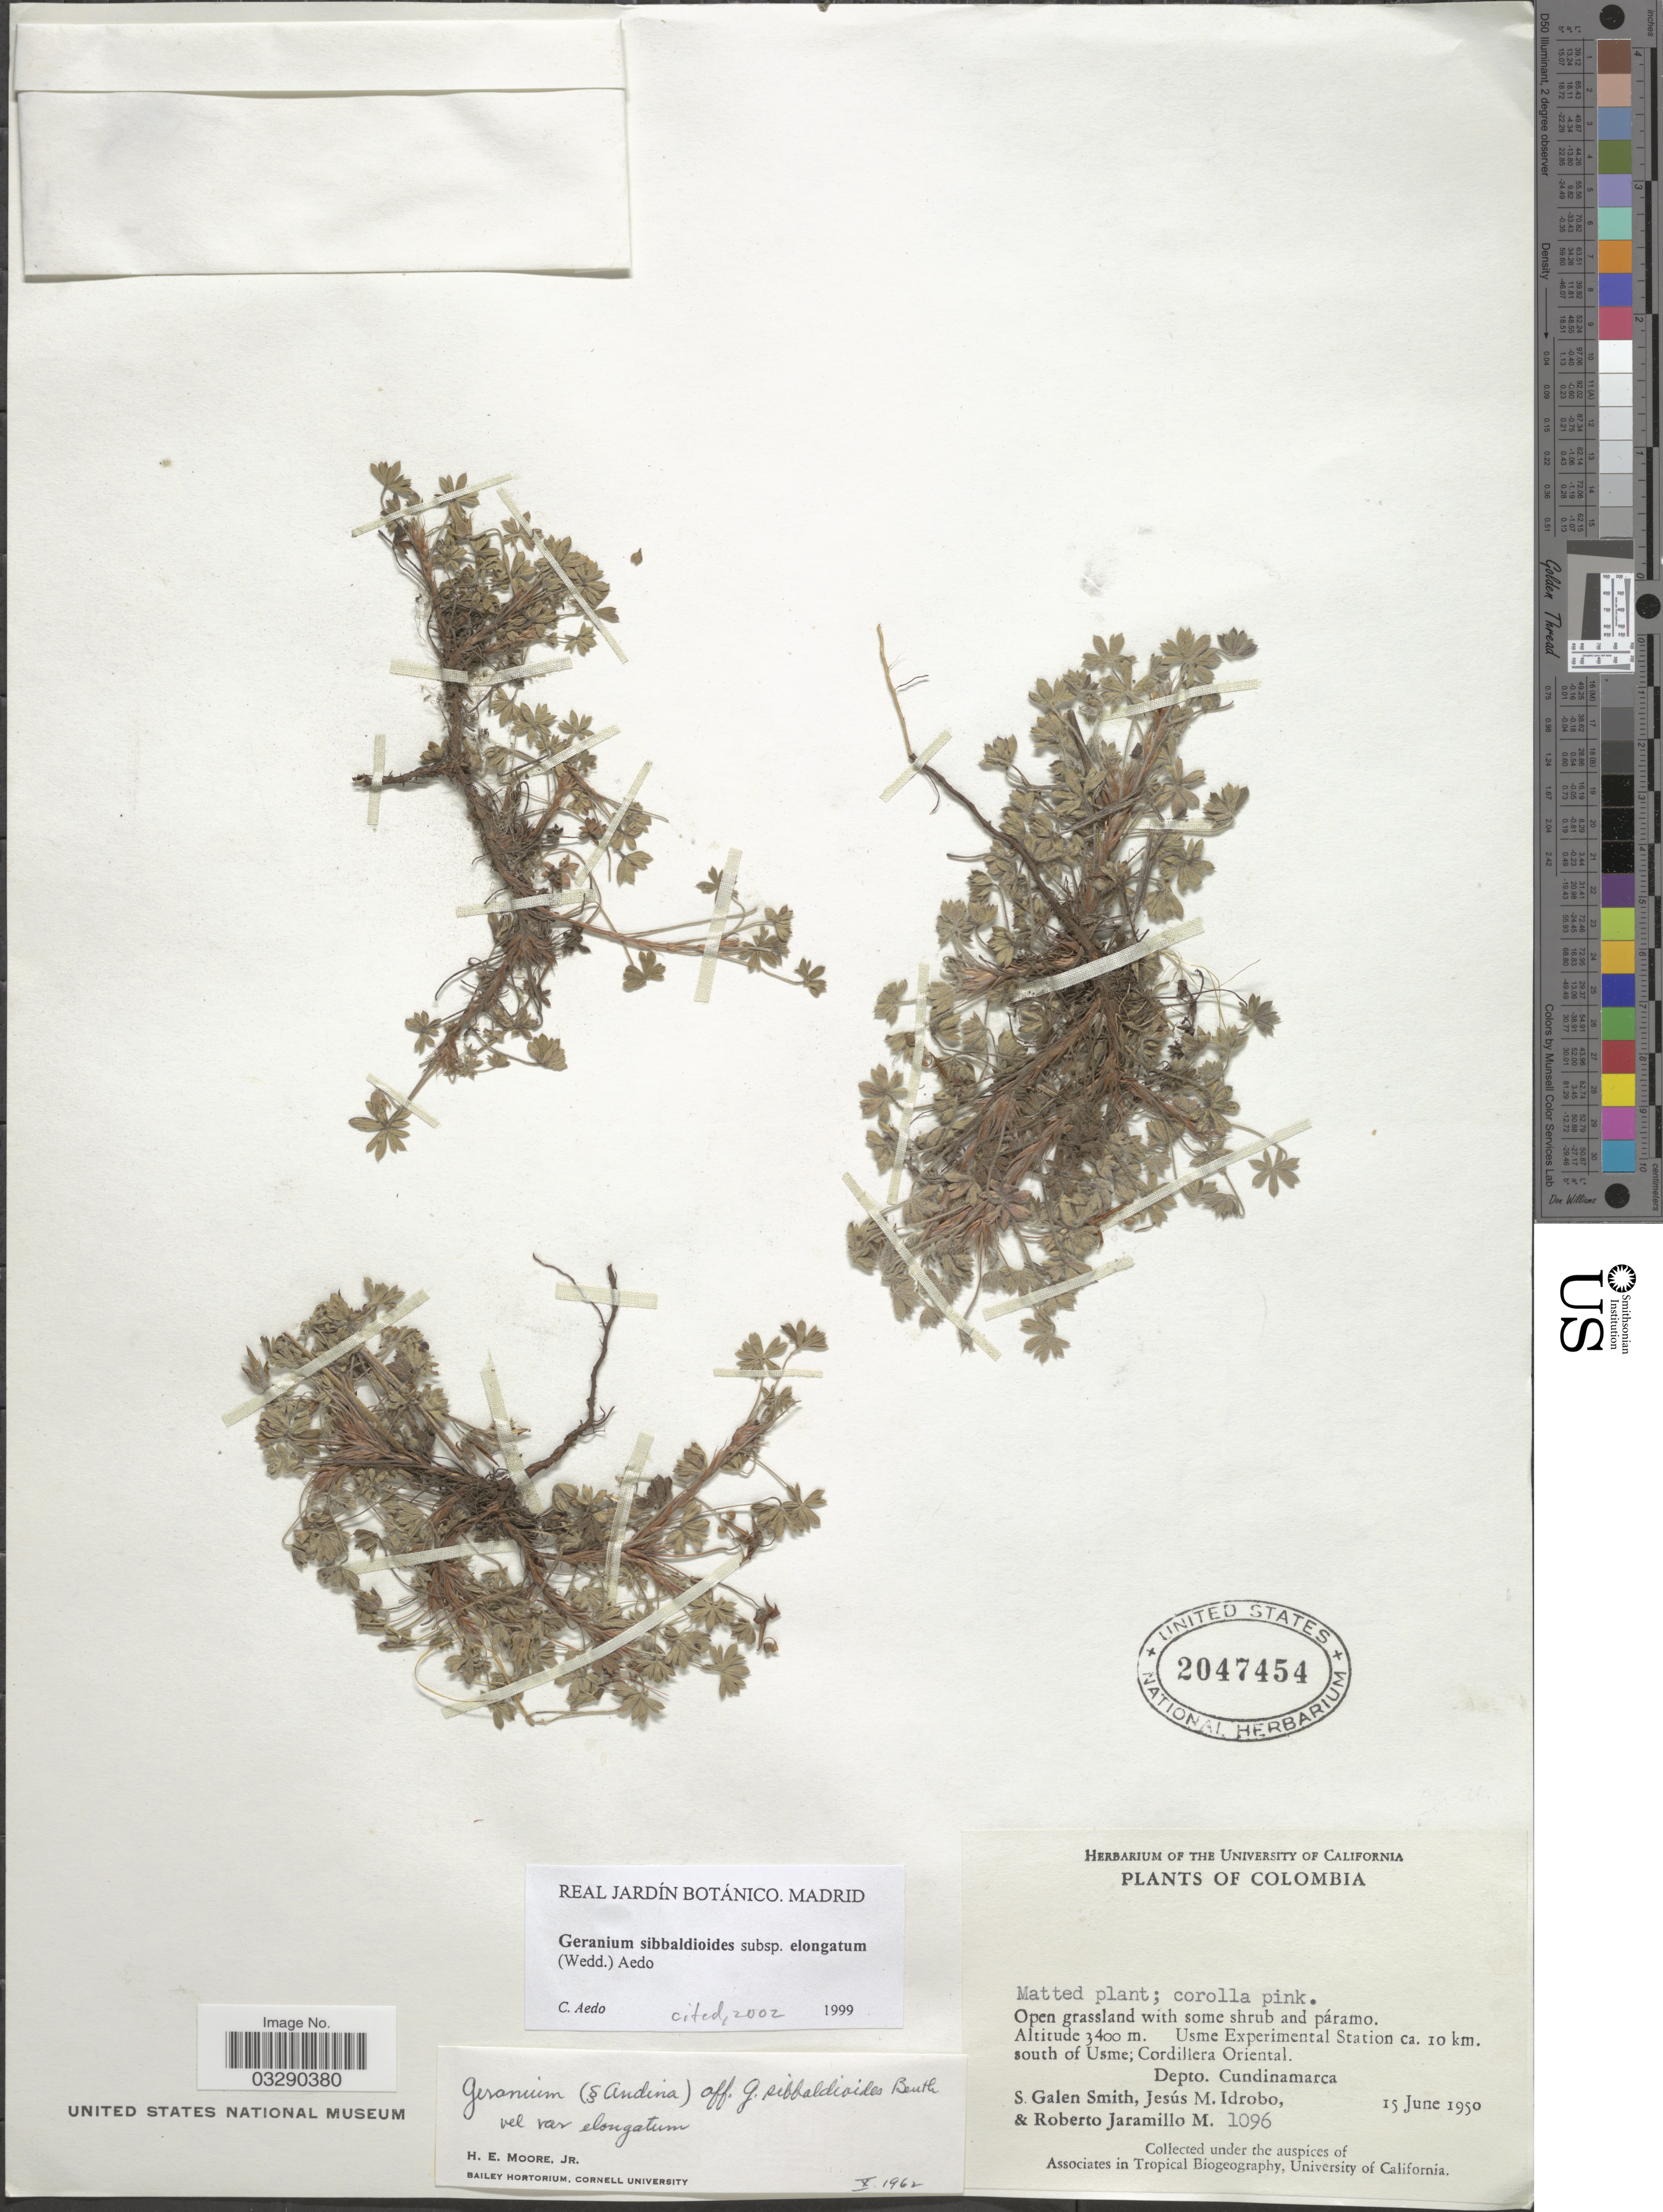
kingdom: Plantae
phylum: Tracheophyta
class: Magnoliopsida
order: Geraniales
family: Geraniaceae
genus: Geranium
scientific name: Geranium sibbaldioides subsp. elongatum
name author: (Wedd.) Aedo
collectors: S. G. Smith, J. M. Idrobo & R. Jaramillo M.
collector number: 1096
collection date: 1950-06-15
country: Colombia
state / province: Cundinamarca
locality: Usme Experimental Station ca. 10 km. south of Usme; Cordillera Oriental. Depto. Cundinamarca.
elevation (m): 3400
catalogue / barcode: US 2047454